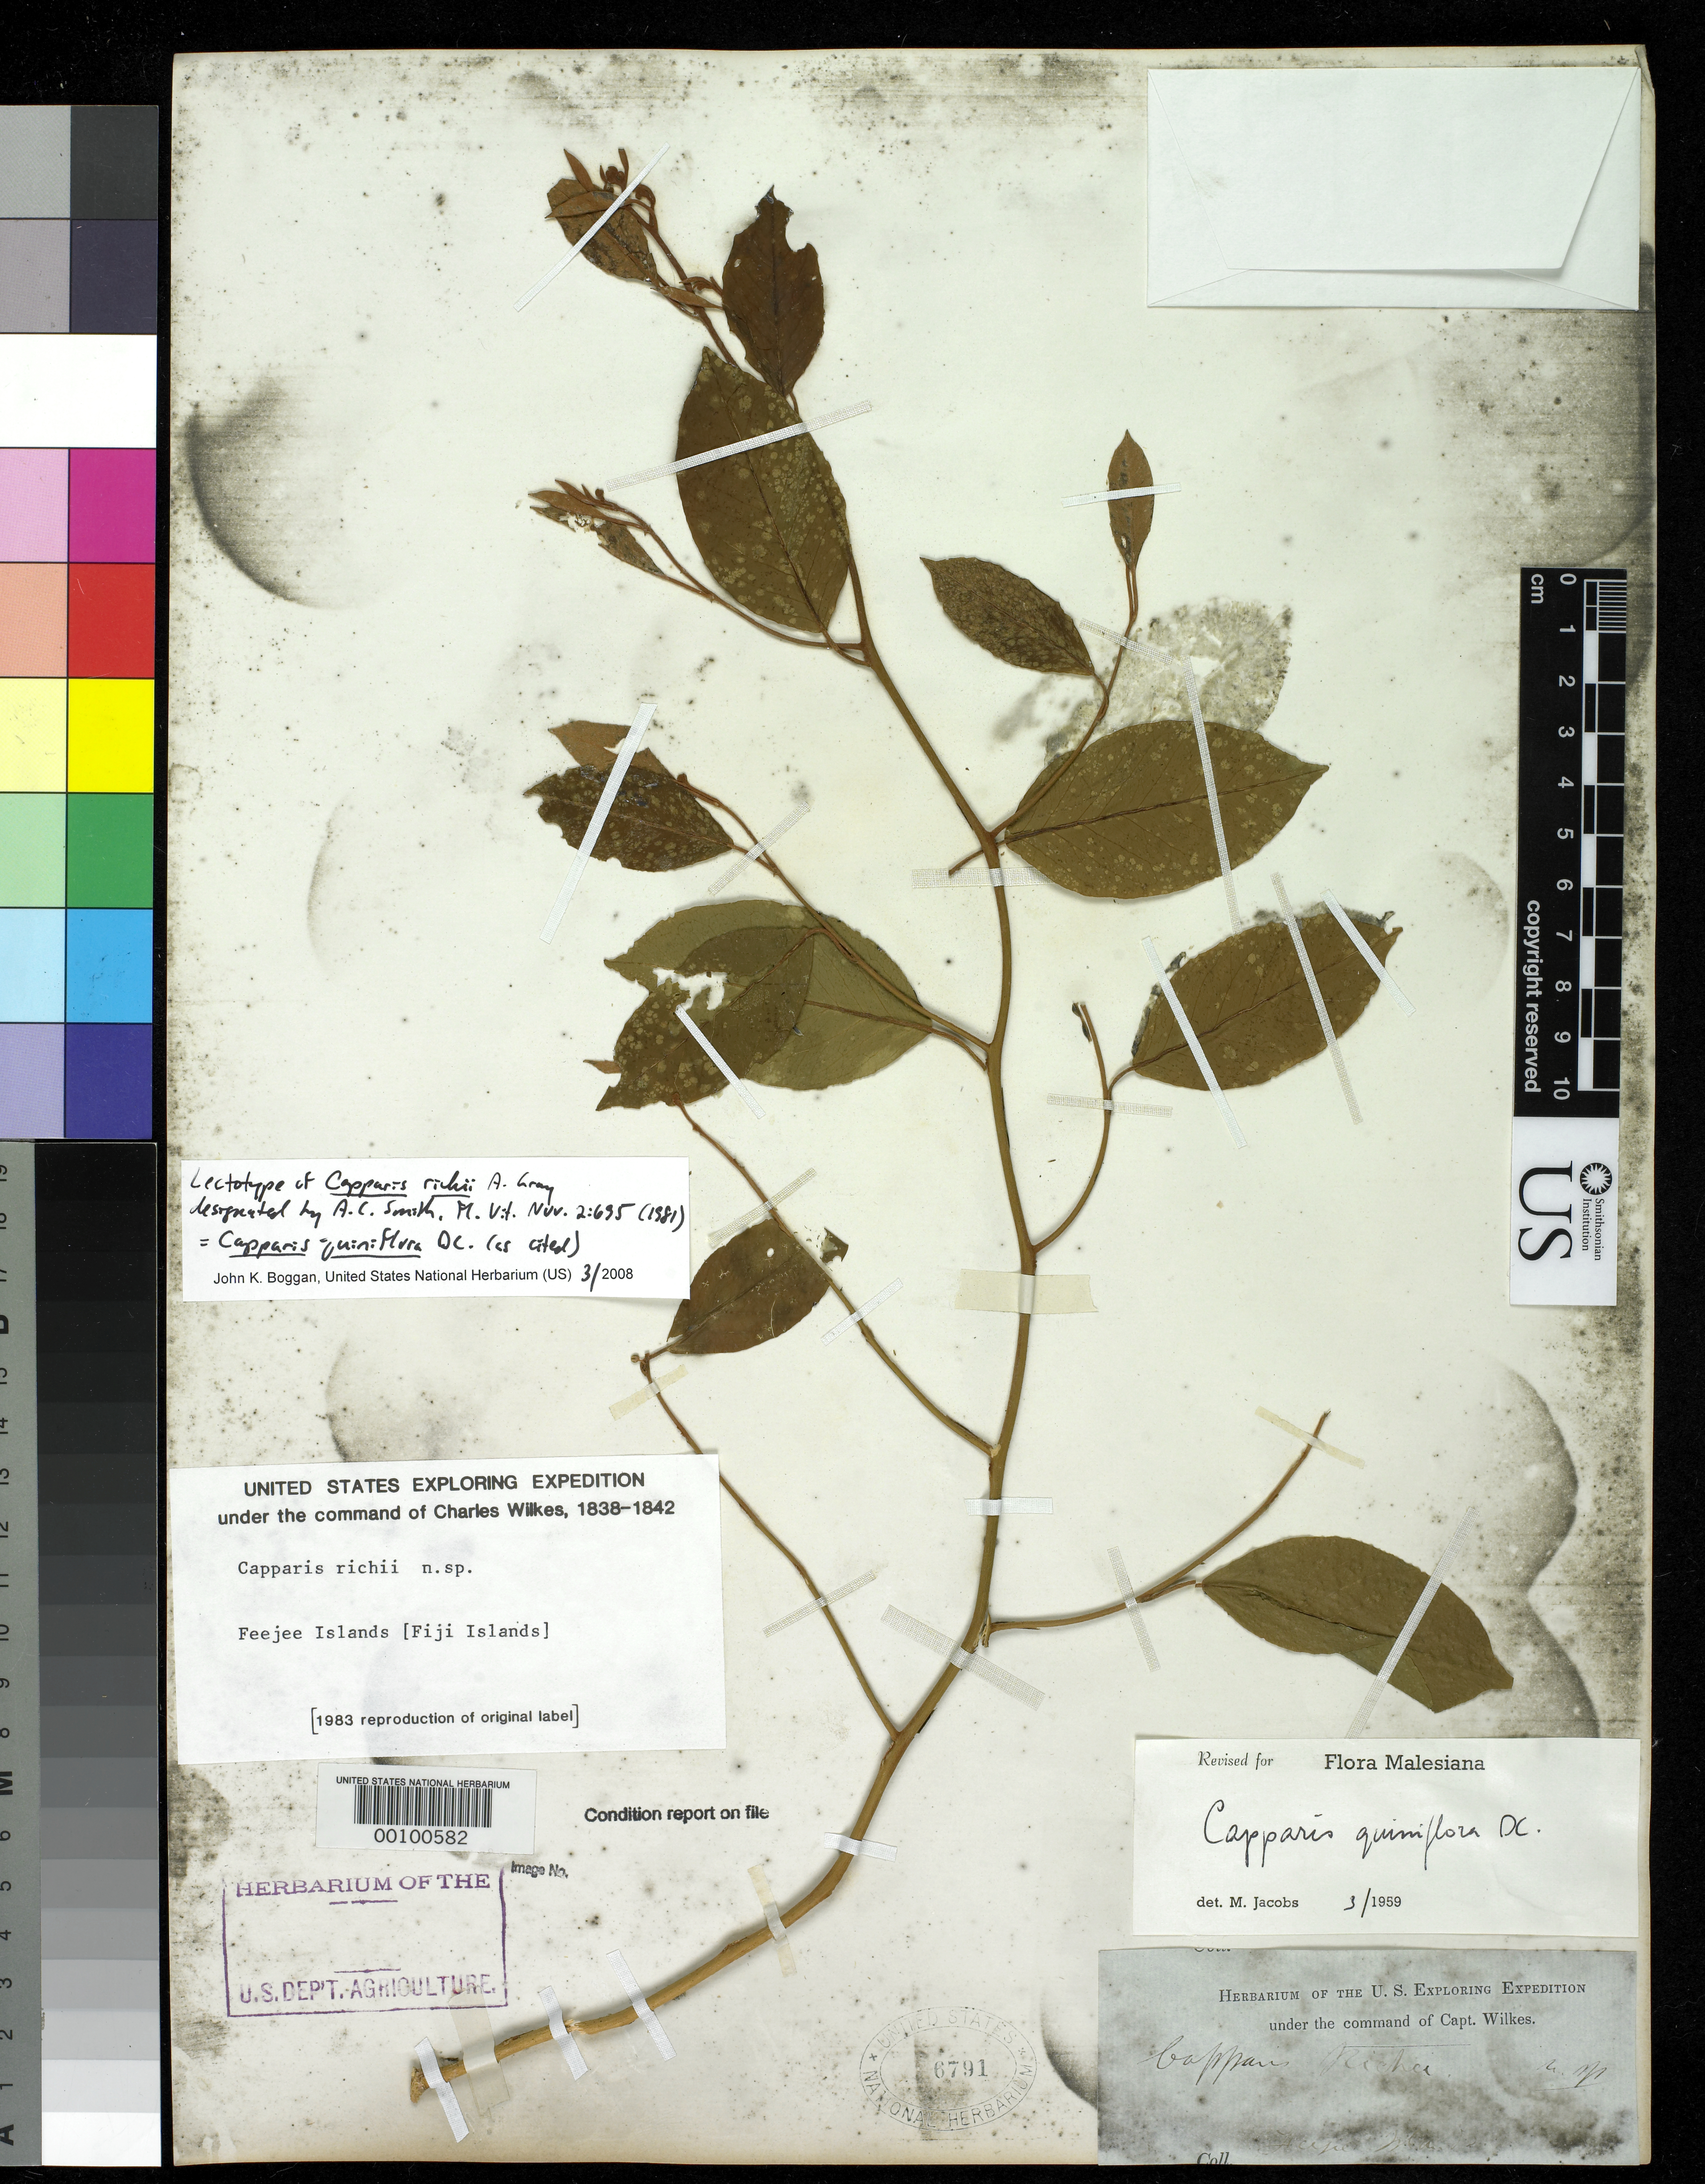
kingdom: Plantae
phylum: Tracheophyta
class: Magnoliopsida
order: Brassicales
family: Capparaceae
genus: Capparis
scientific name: Capparis richii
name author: A. Gray in Wilkes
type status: Lectotype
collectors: Wilkes Explor. Exped.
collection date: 1838/1842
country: Fiji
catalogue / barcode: US 6791